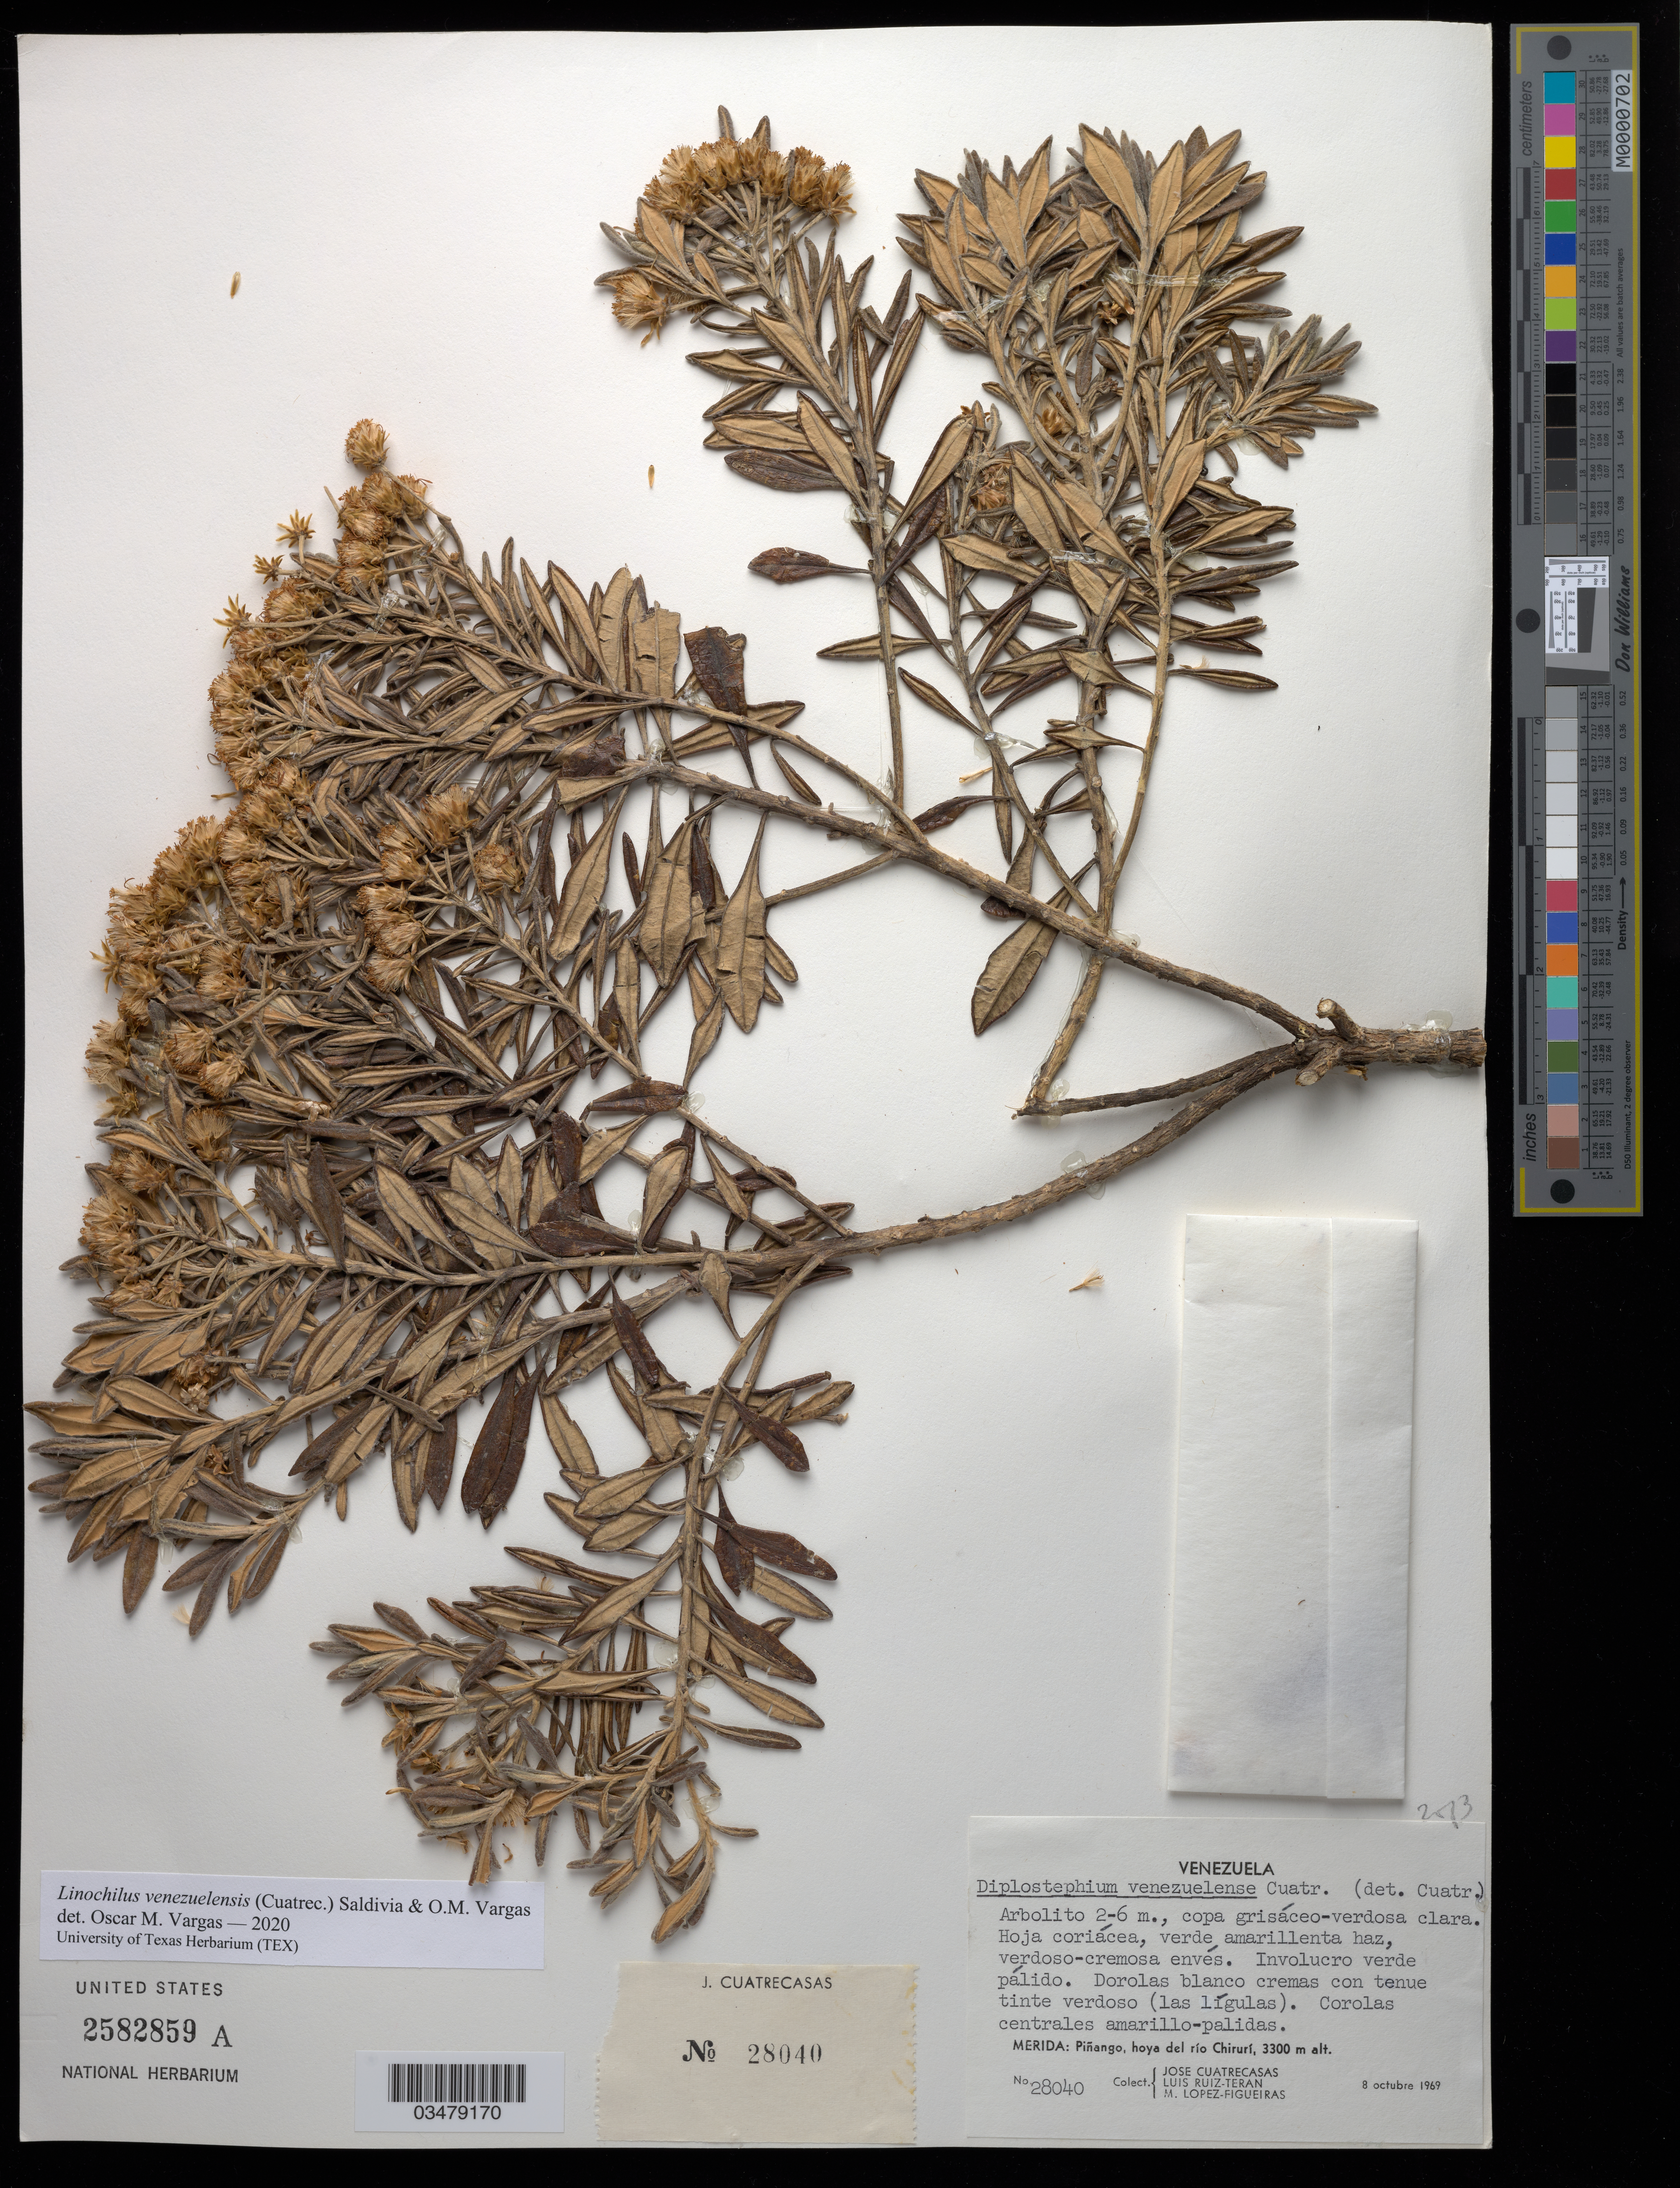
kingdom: Plantae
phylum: Tracheophyta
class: Magnoliopsida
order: Asterales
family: Asteraceae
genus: Linochilus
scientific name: Linochilus venezuelensis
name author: (Cuatrec.) Saldivia & O.M. Vargas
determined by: Vargas, Oscar M.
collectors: J. Cuatrecasas, L. E. Ruíz-Terán & M. López Figueiras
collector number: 28040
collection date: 1969-10-08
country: Venezuela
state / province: Mérida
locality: Piñango, hoya del río Chirurí.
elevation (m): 3300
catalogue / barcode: US 2582859A